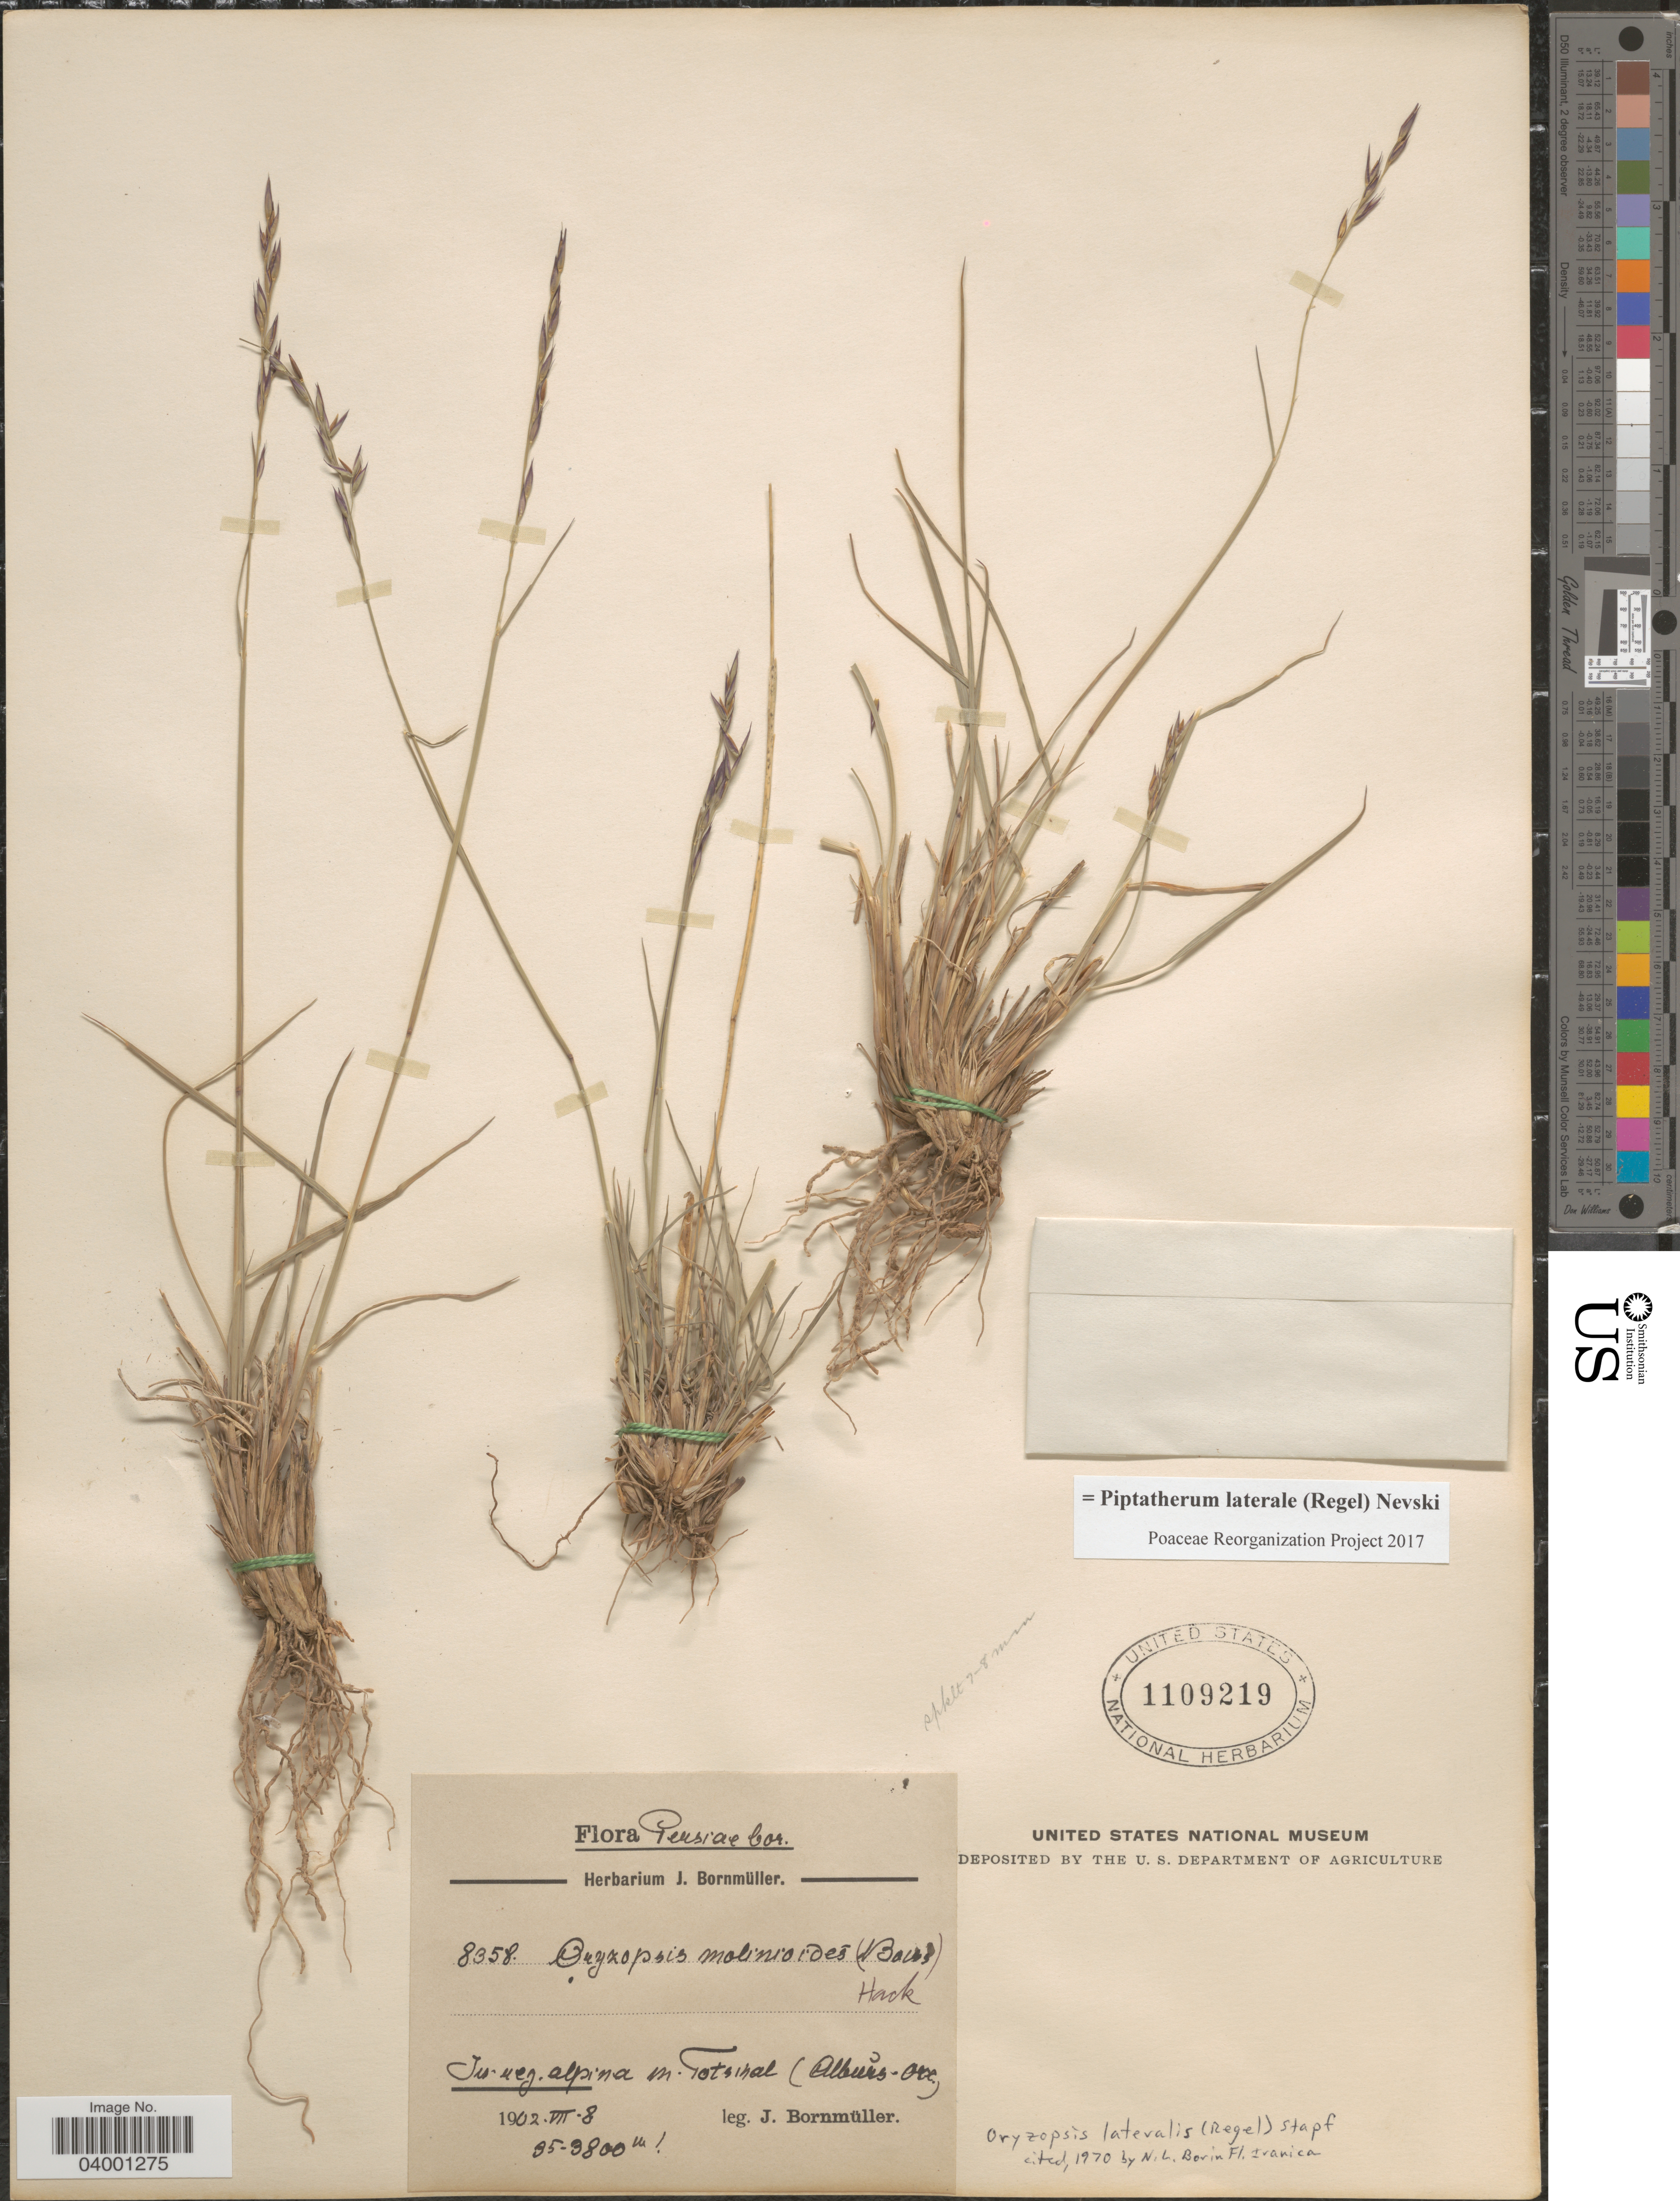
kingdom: Plantae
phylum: Tracheophyta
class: Liliopsida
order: Poales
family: Poaceae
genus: Piptatherum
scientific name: Piptatherum laterale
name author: (Munro ex Regel) Munro ex Nevski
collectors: J. Bornmüller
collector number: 8358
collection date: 1902-07-08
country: Iran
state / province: Alborz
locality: Persiae bor. In-reg. alpina m. Totsinal (Albůrs-occ.).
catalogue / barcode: US 1109219